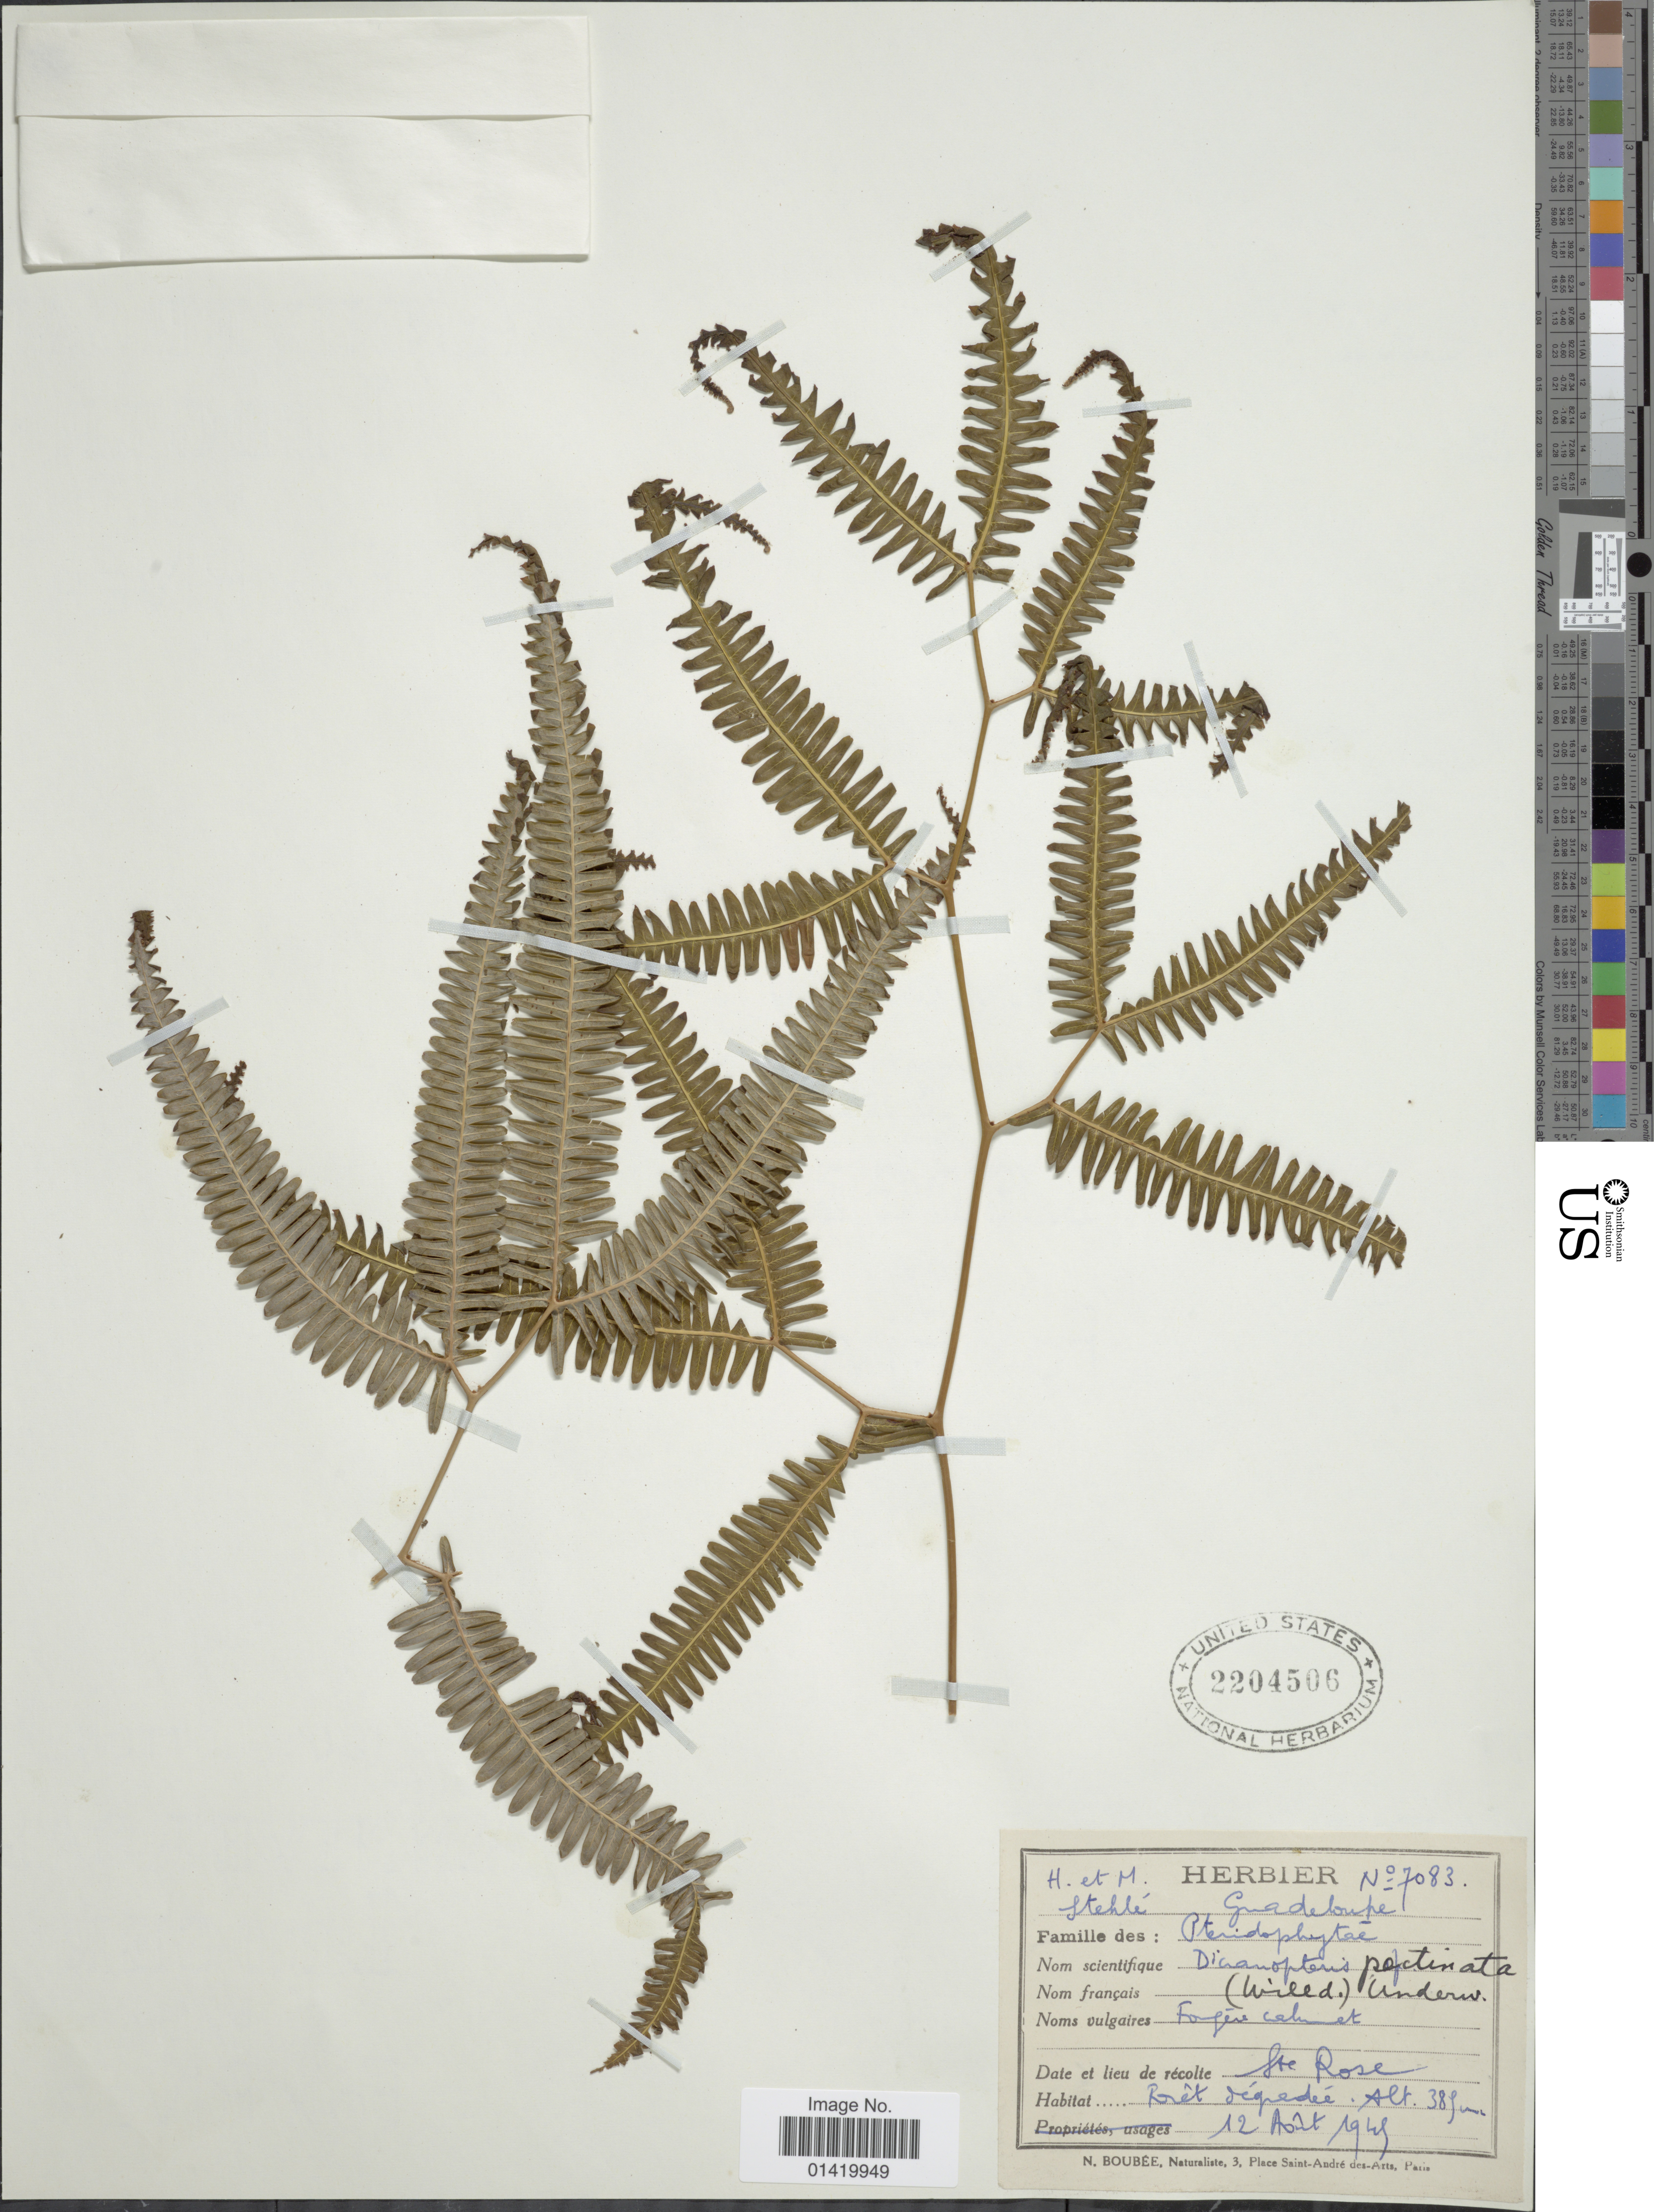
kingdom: Plantae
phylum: Tracheophyta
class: Polypodiopsida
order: Gleicheniales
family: Gleicheniaceae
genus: Gleichenella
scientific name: Gleichenella pectinata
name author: (Willd.) Ching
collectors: H. Stehlé & M. Stehlé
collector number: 7083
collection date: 1949-08-12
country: Guadeloupe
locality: Ste Rose, Forêt déguedeé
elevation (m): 389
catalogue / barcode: US 2204506